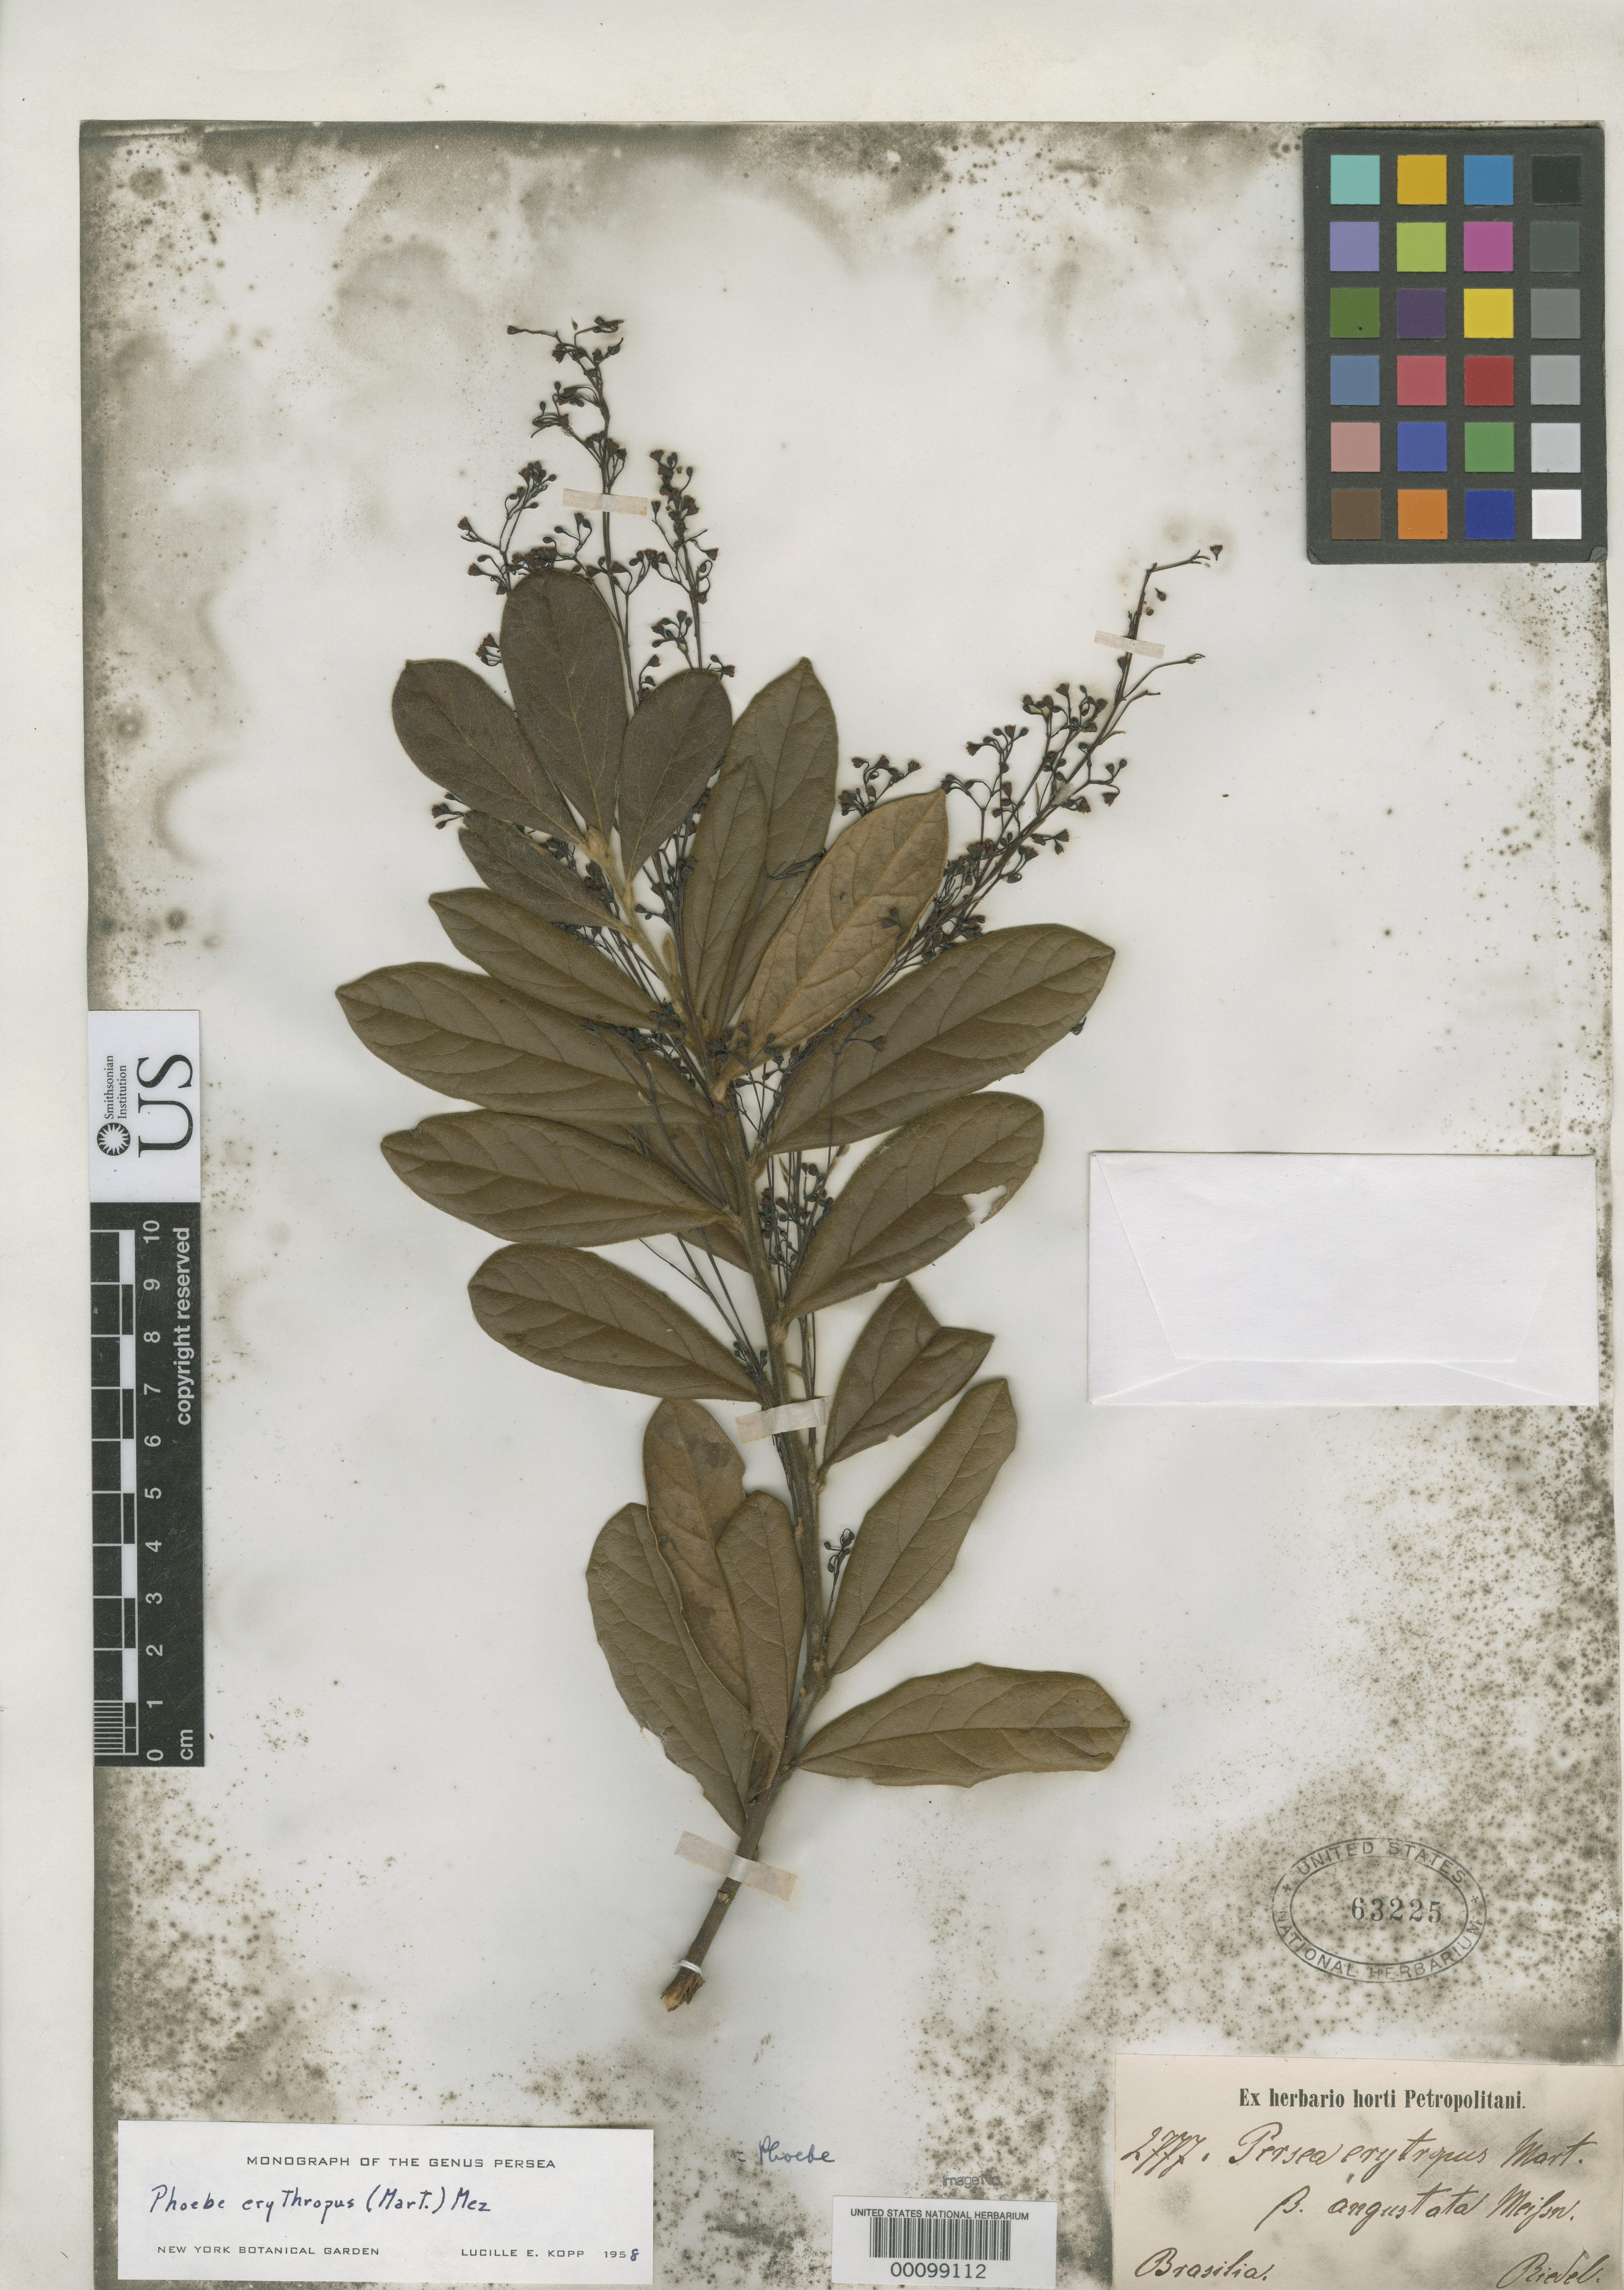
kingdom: Plantae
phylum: Tracheophyta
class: Magnoliopsida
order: Laurales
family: Lauraceae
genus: Persea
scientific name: Persea erythropus var. angustata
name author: Meisn. in DC.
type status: Isosyntype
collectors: L. Riedel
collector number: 2777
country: Brazil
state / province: Minas Gerais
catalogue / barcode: US 63225